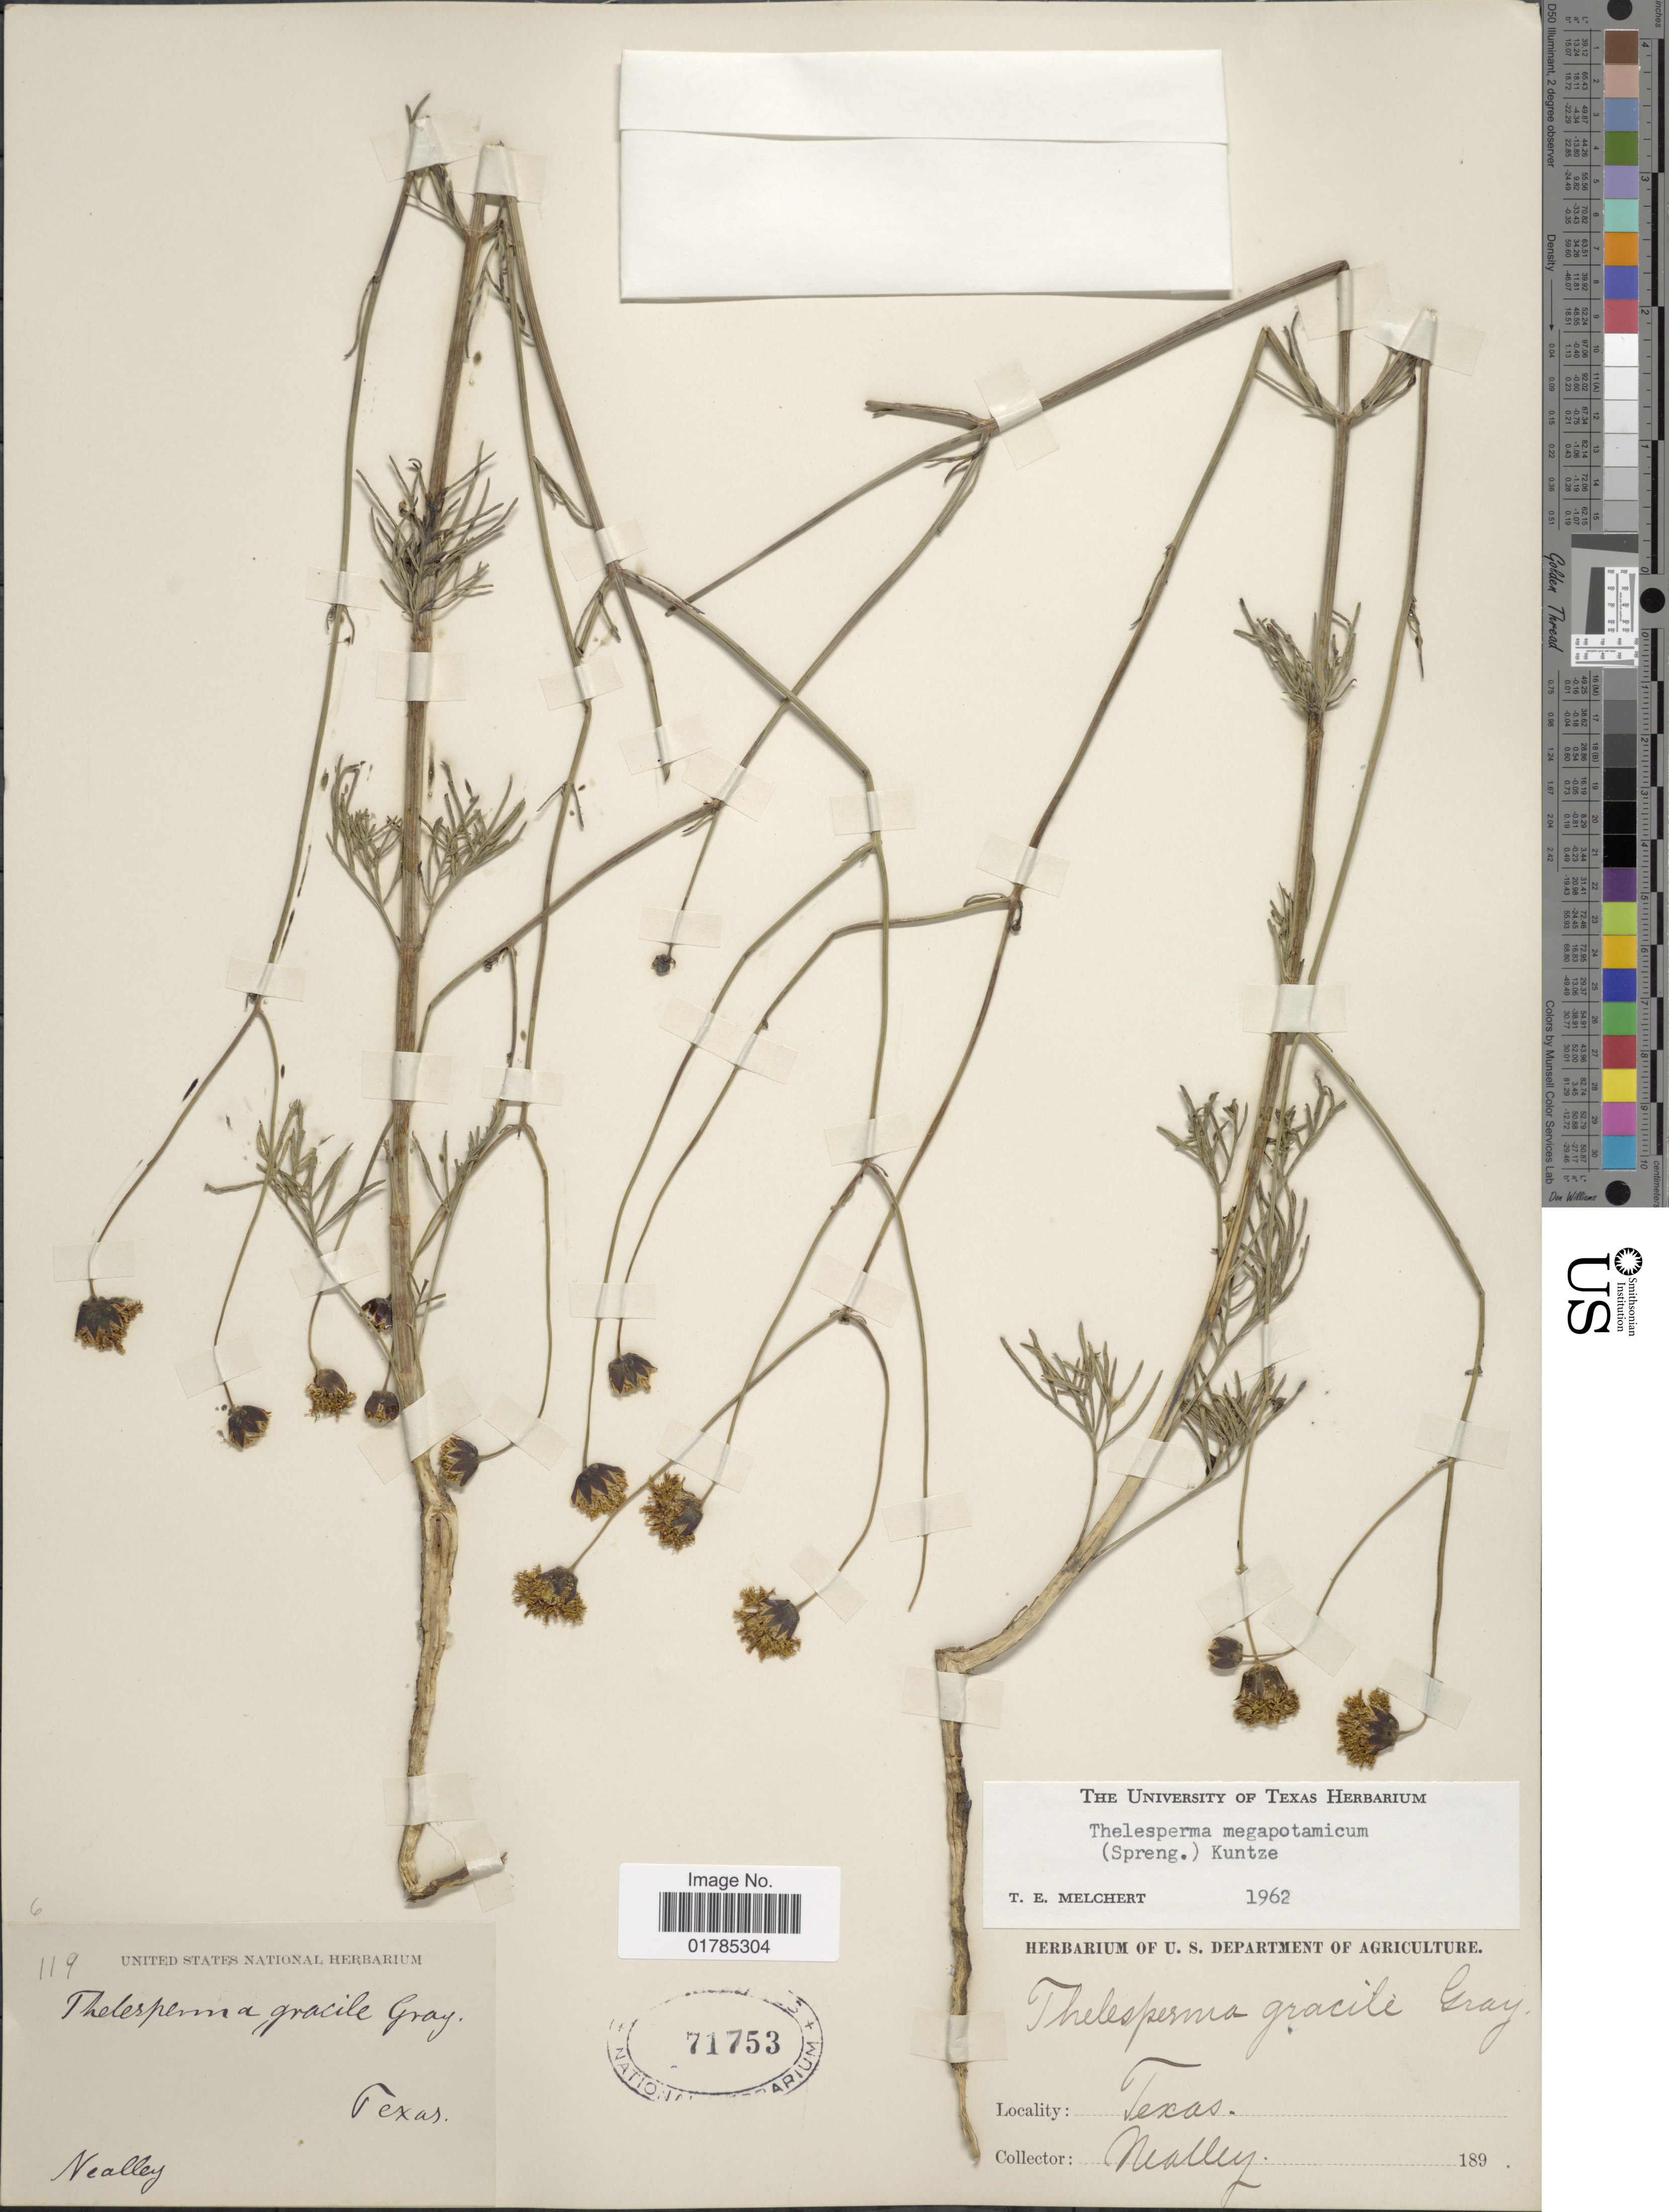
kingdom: Plantae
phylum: Tracheophyta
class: Magnoliopsida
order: Asterales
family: Asteraceae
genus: Thelesperma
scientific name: Thelesperma megapotamicum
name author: (Spreng.) Herter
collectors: Nealley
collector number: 119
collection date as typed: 189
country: United States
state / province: Texas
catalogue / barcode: US 71753